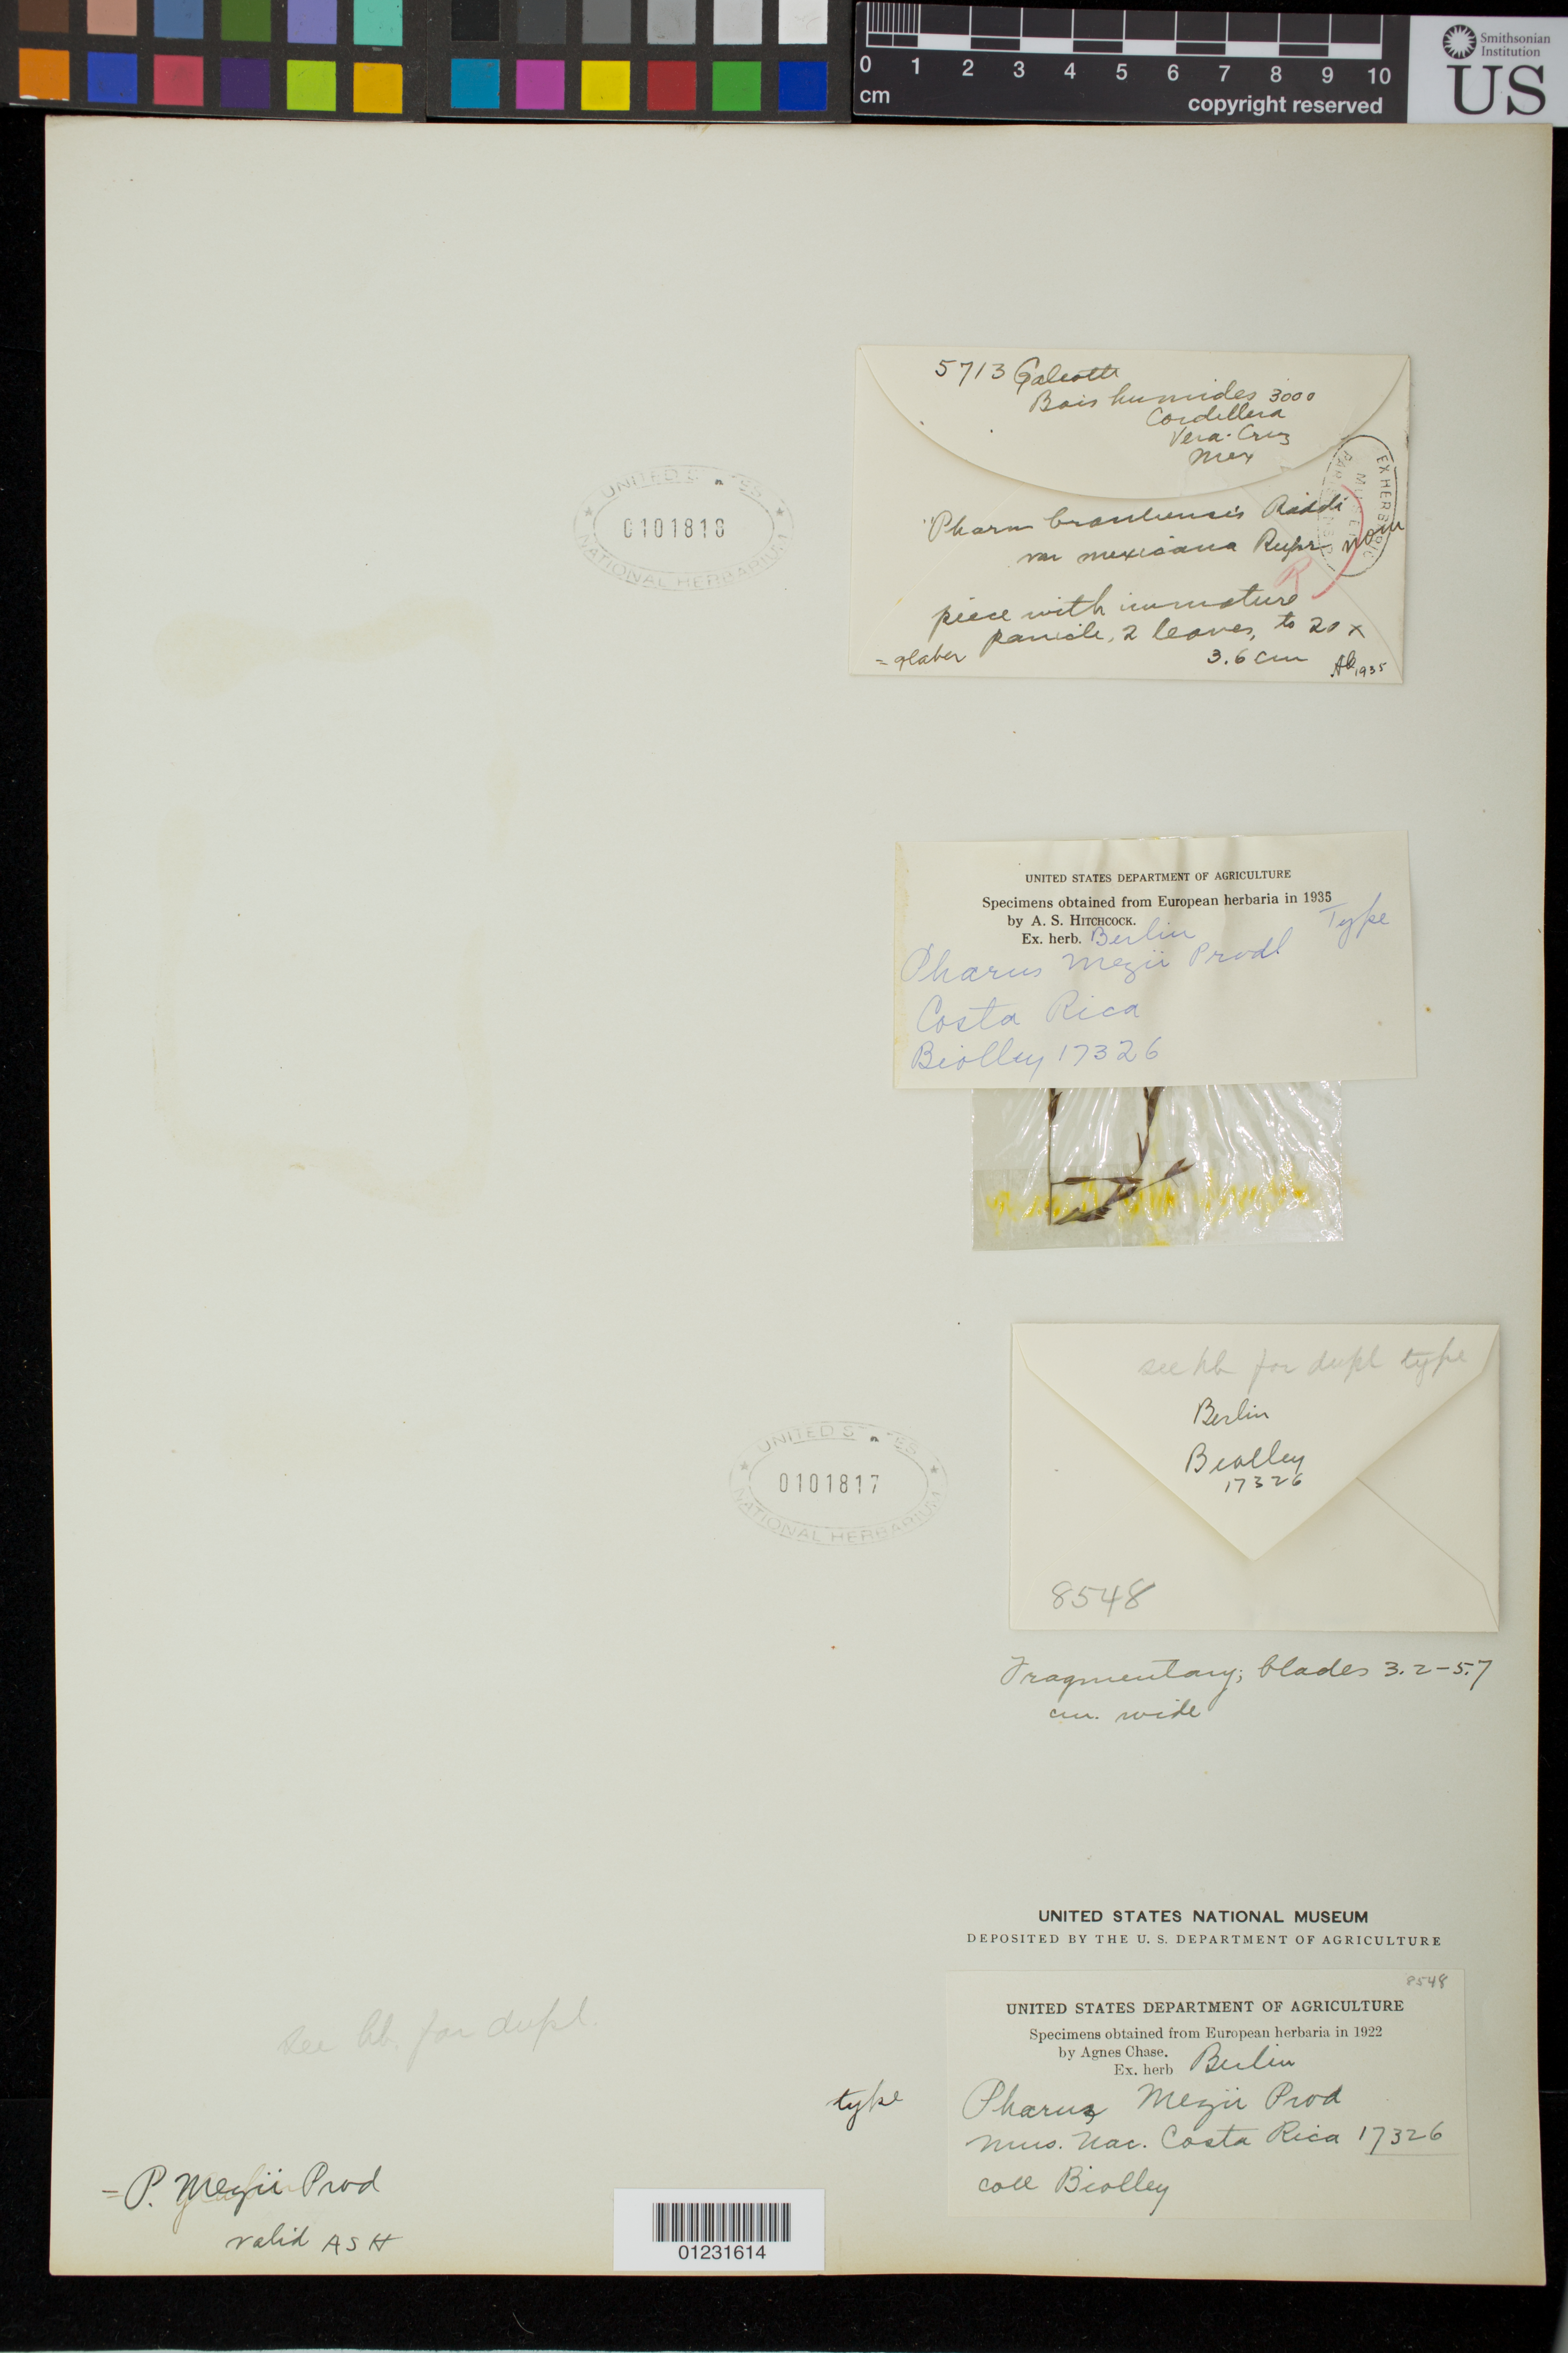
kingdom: Plantae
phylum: Tracheophyta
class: Liliopsida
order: Poales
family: Poaceae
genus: Pharus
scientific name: Pharus mezii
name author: Prod.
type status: Isotype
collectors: P. Biolley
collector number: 17326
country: Costa Rica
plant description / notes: Fragmentary material of type specimen ex herb. Berlin. Also mounted on sheet is fragmentary materia of (non-type) specimen ex herb. Paris, Galeotti 5713, "type" of Pharus brasiliensis var. mexicana Rupr. (nom. nud).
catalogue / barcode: US 101817